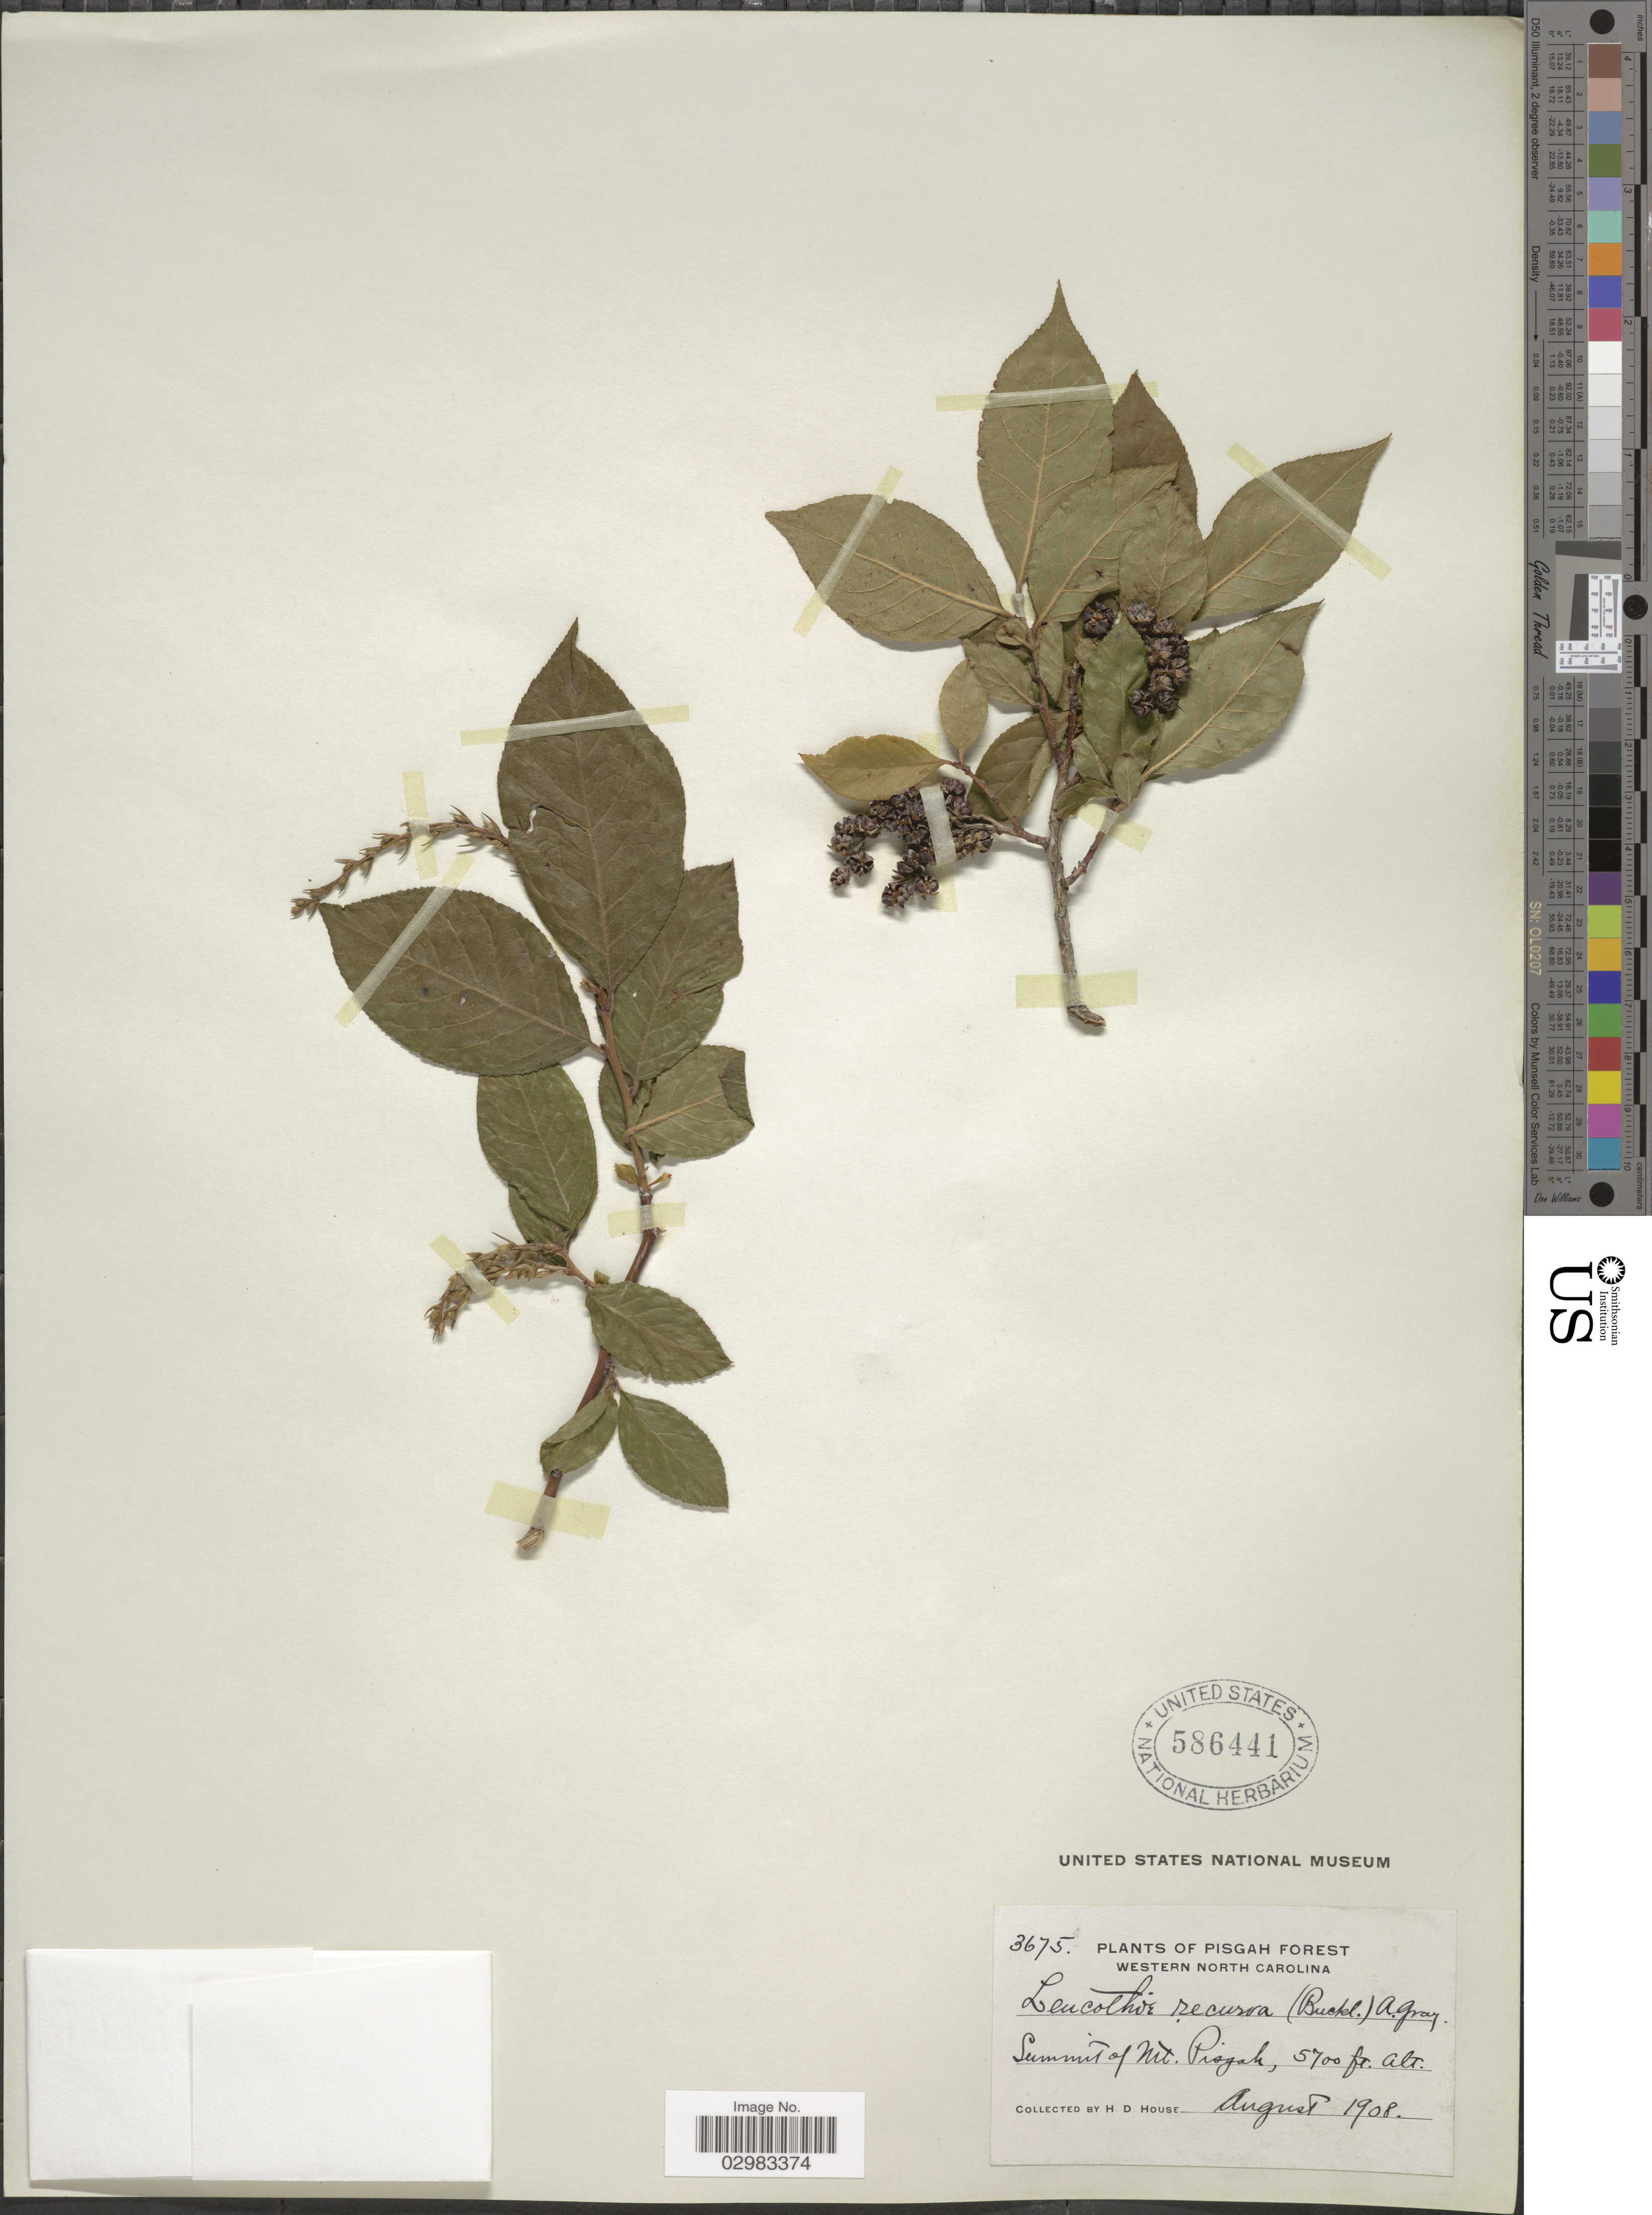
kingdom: Plantae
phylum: Tracheophyta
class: Magnoliopsida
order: Ericales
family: Ericaceae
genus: Leucothoe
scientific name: Leucothoë recurva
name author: (Buckley) A. Gray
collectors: H. D. House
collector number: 3675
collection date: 1908-08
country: United States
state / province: North Carolina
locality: Pisgah Forest. Western North Carolina. Summit of Mt. Pisgah.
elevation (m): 1737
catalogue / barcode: US 586441